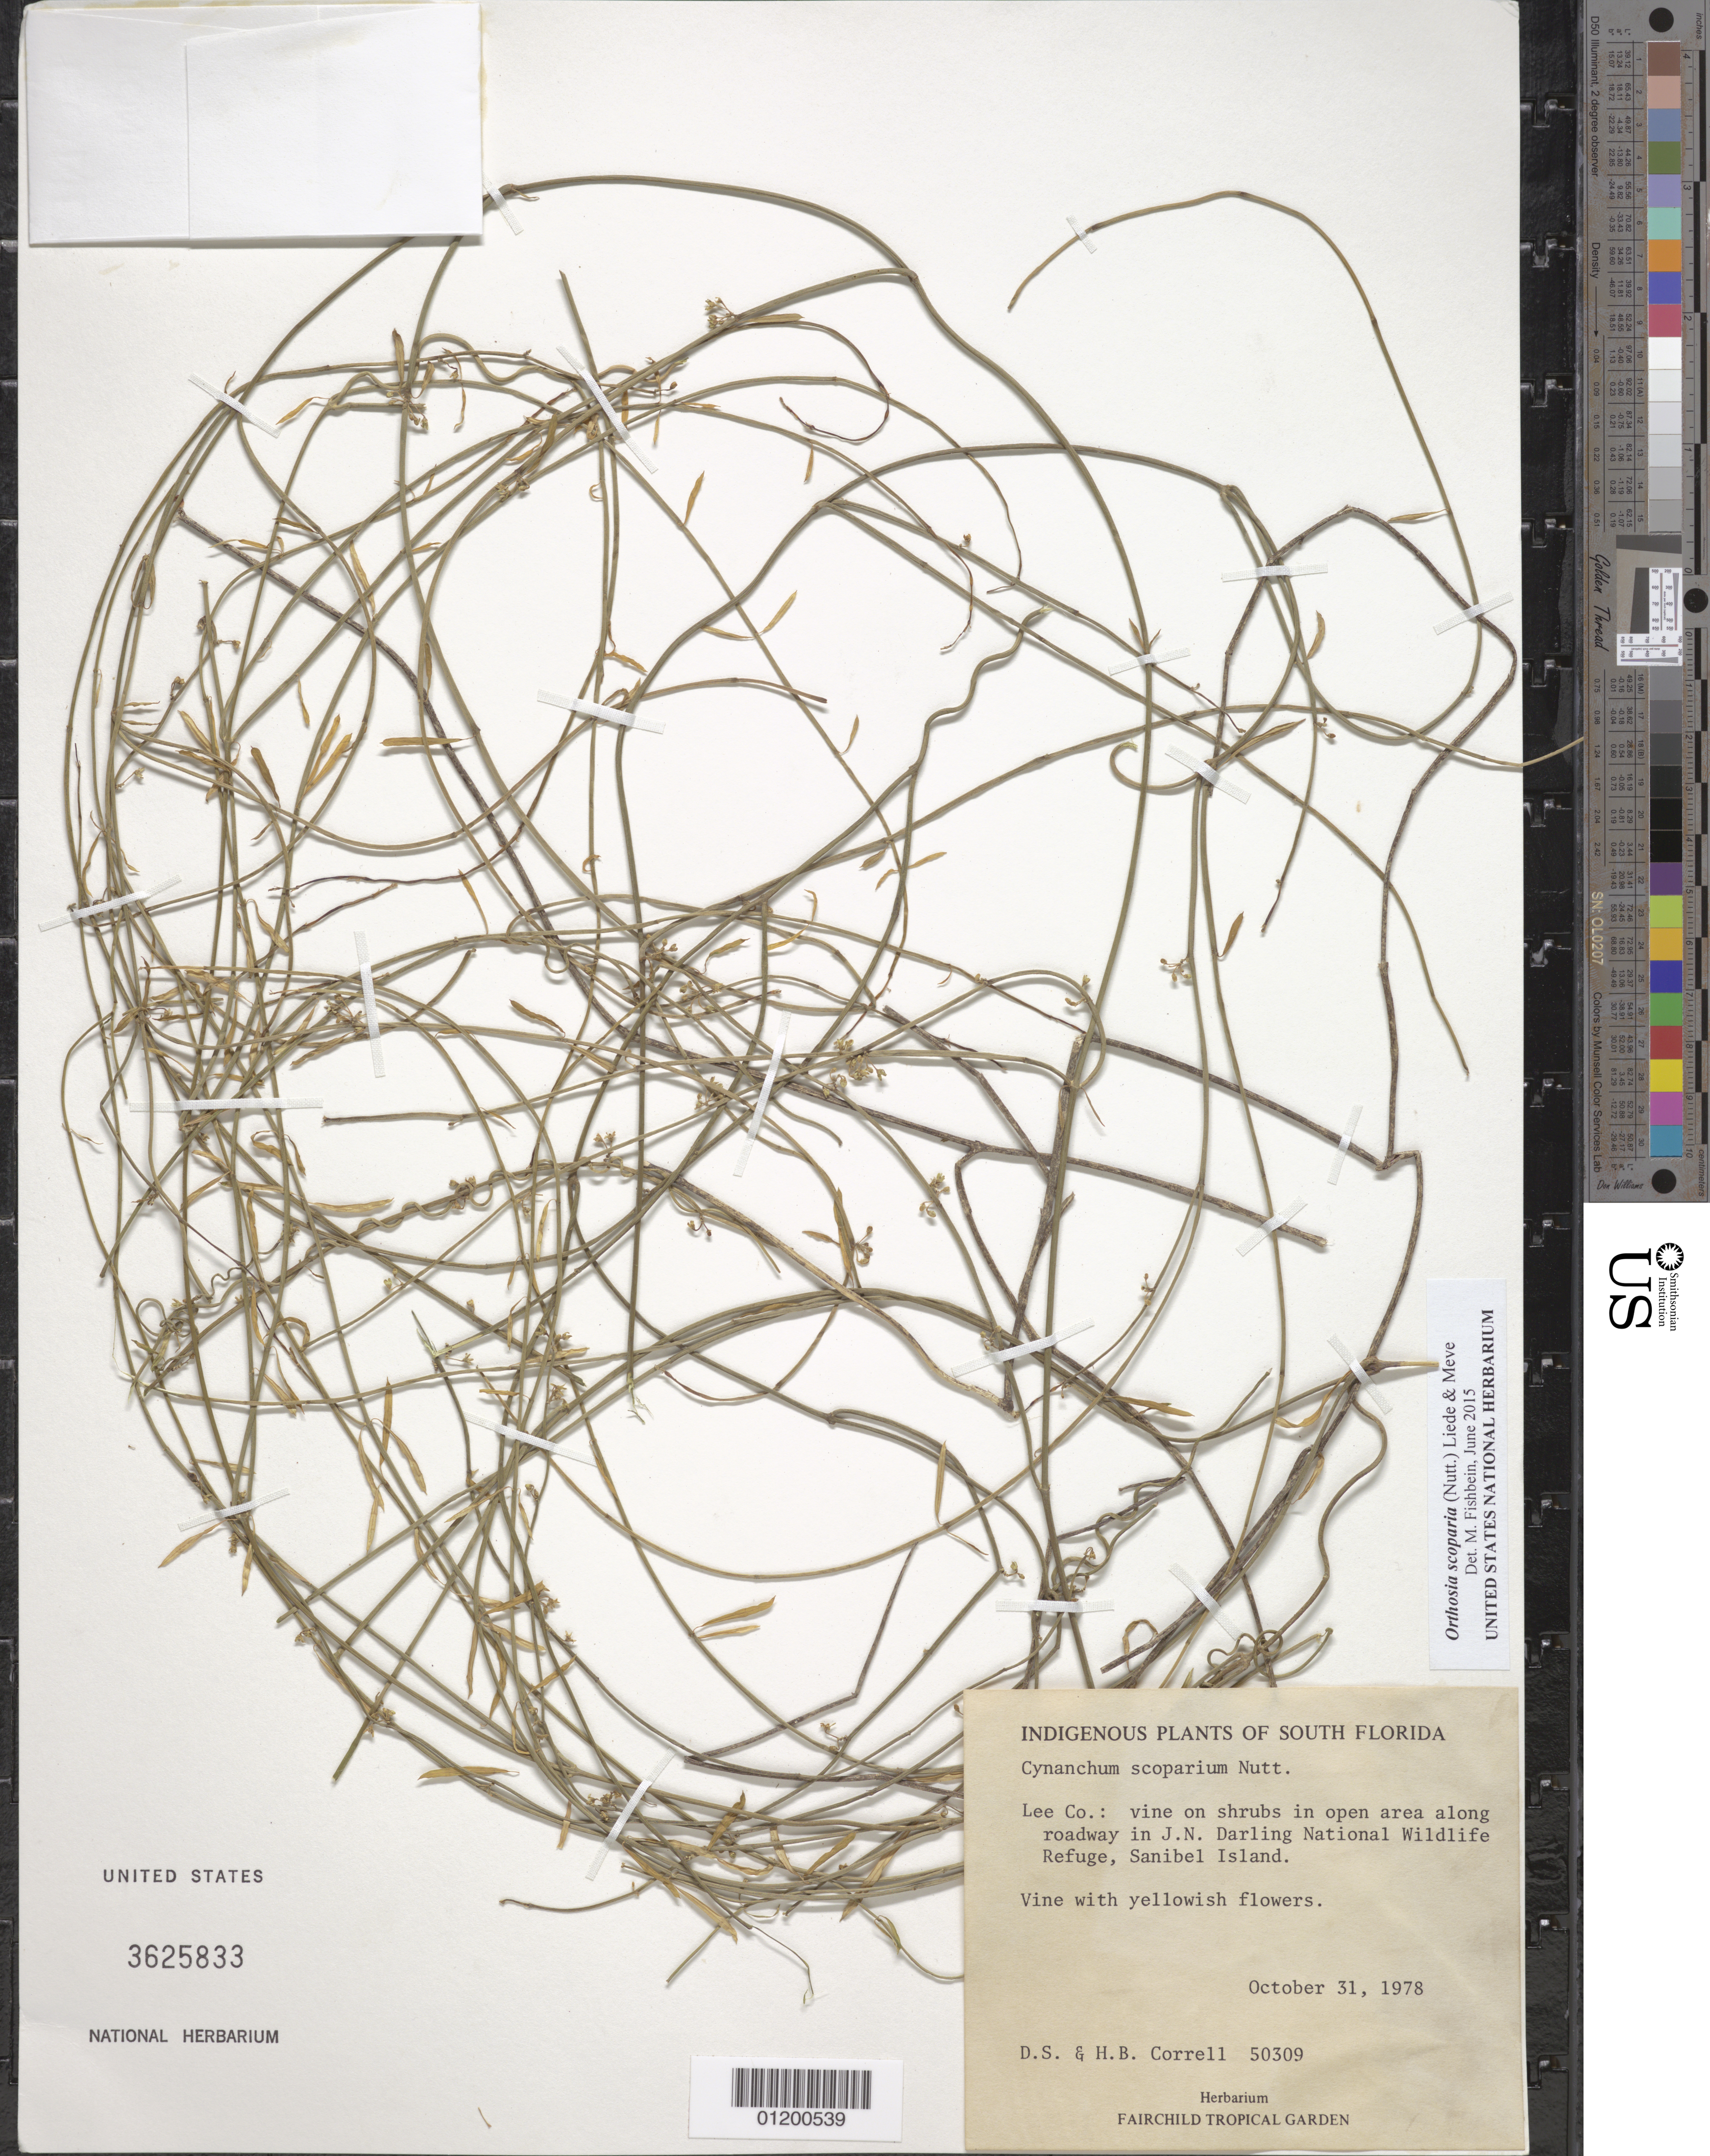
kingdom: Plantae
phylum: Tracheophyta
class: Magnoliopsida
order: Gentianales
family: Apocynaceae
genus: Orthosia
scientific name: Orthosia scoparia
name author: (Nutt.) Liede & Meve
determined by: Fishbein, M.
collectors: D. S. Correll & H. Correll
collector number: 50309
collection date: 1978-10-31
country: United States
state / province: Florida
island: Sanibel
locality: Lee Co. : Vine on shrubs in open area along roadway in J. N. Darling National Wildlife Refuge.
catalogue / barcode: US 3625833